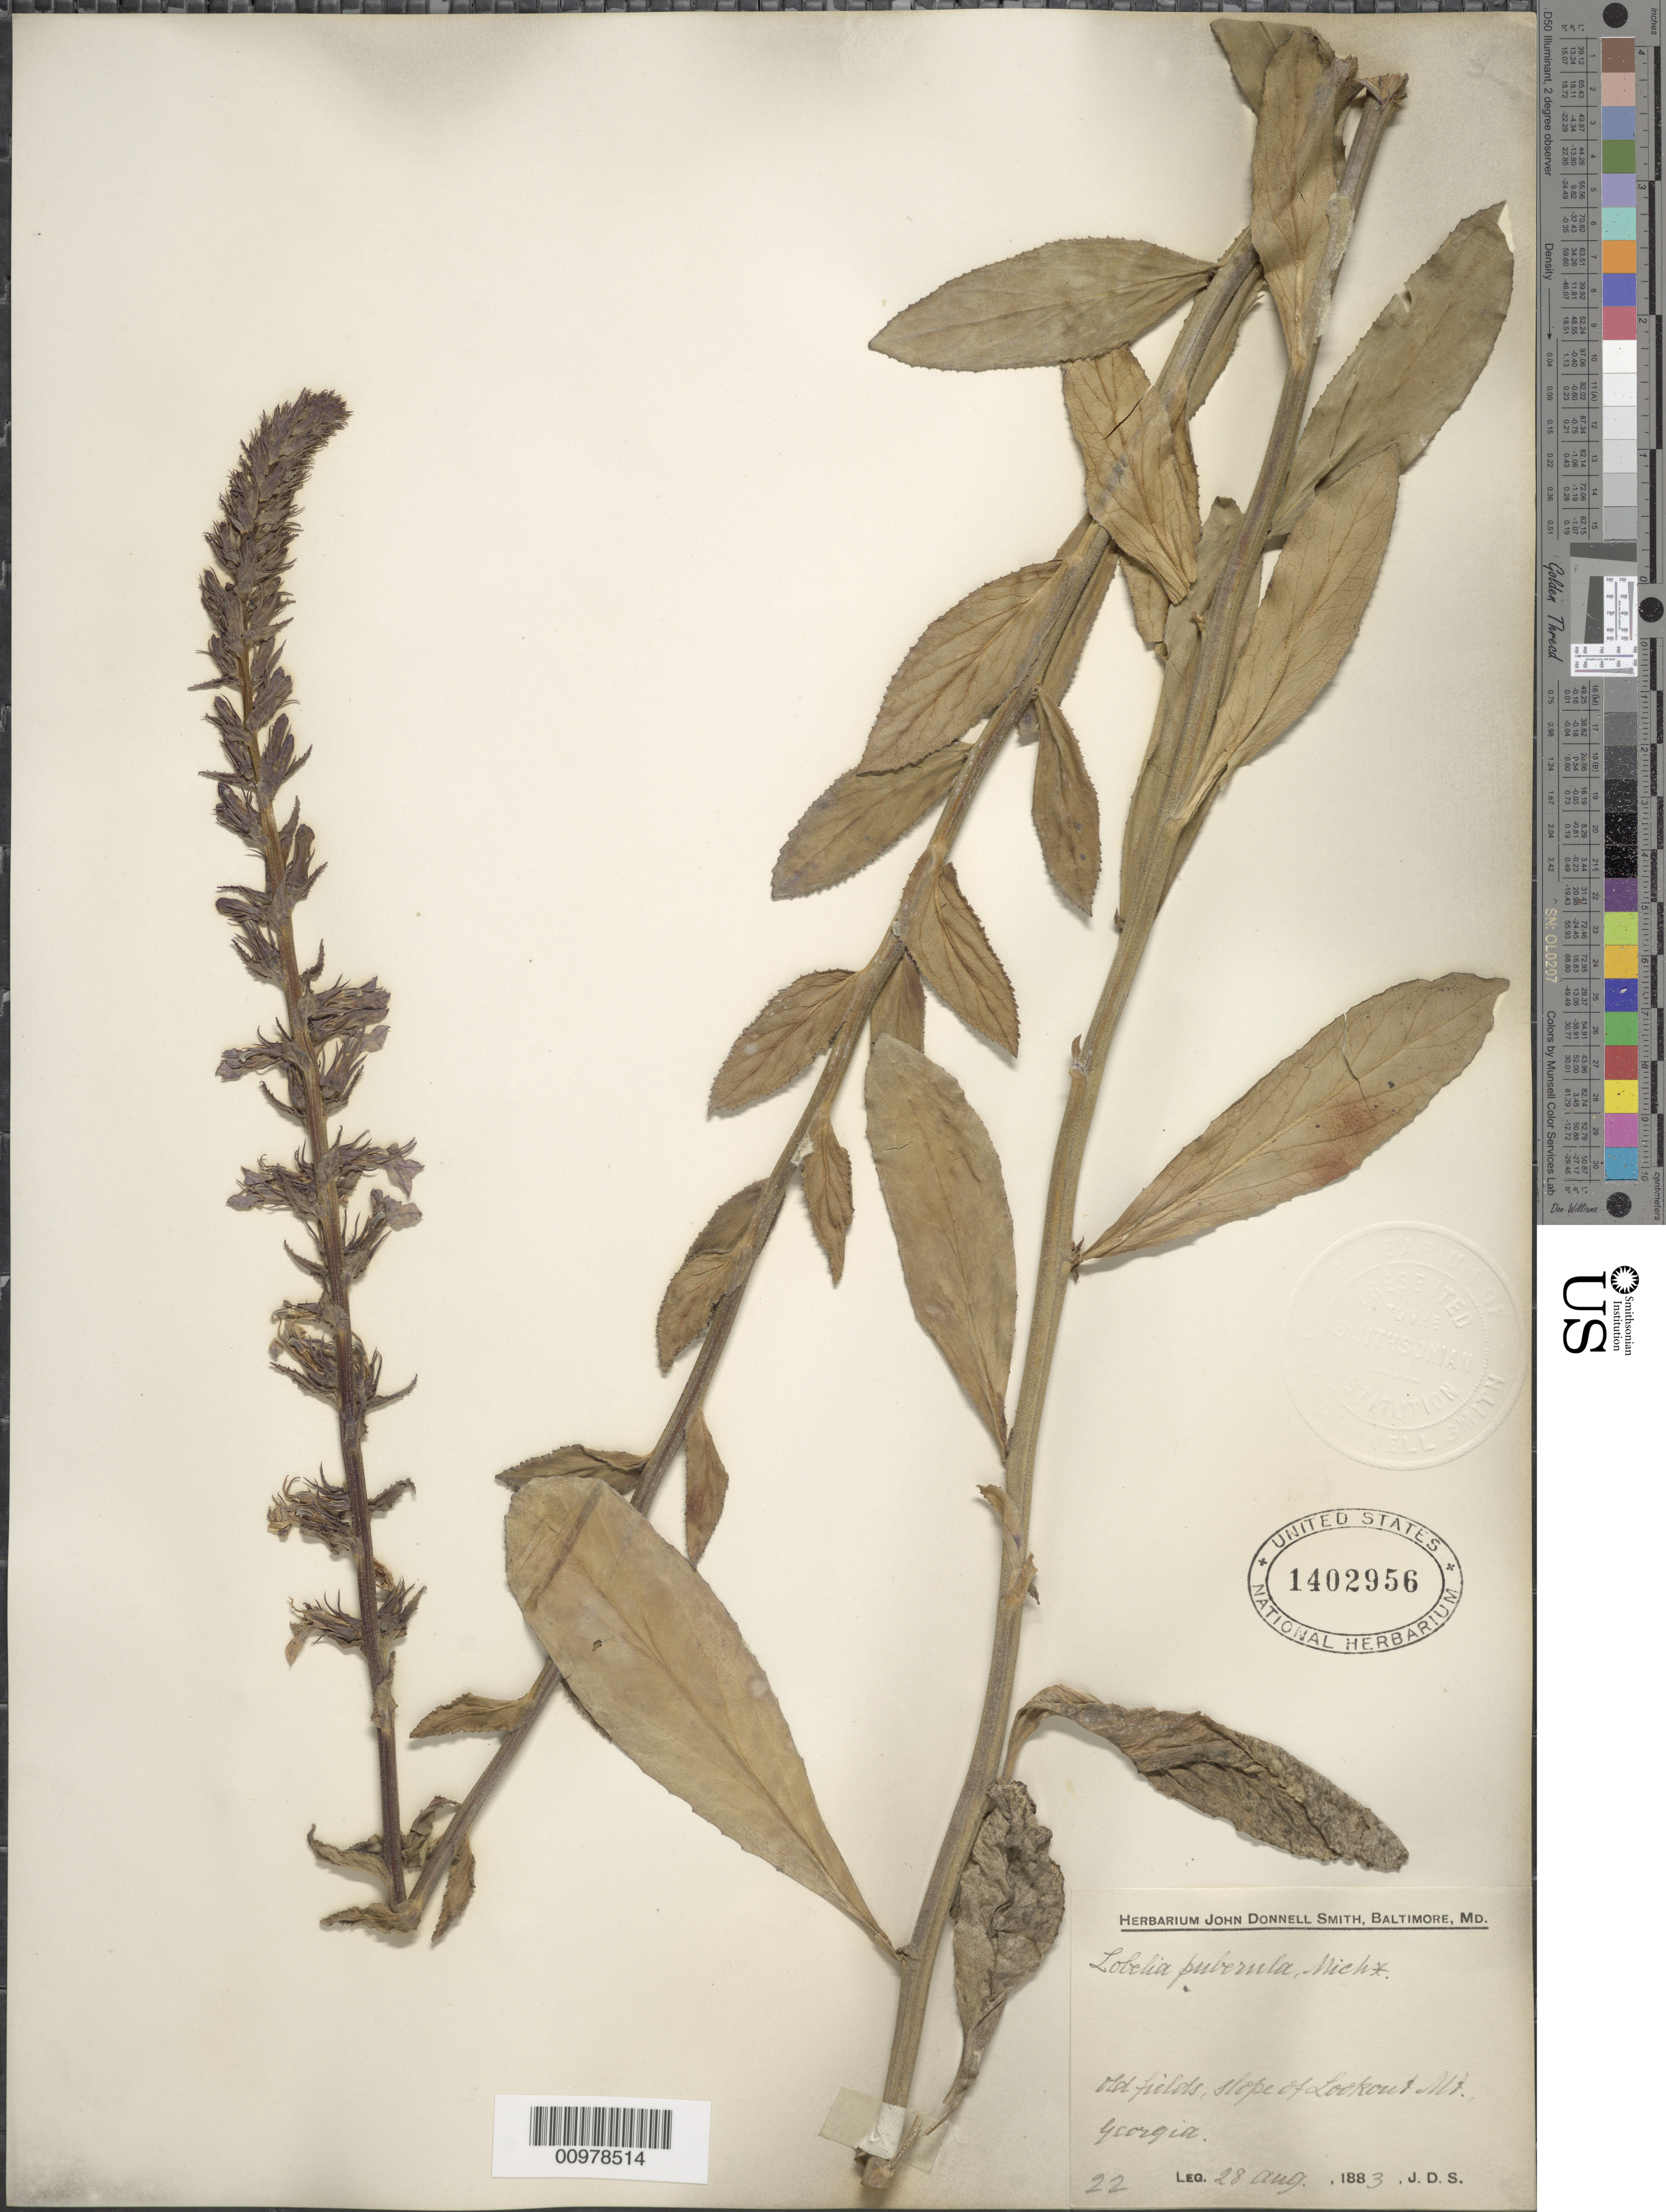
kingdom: Plantae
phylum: Tracheophyta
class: Magnoliopsida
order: Asterales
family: Campanulaceae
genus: Lobelia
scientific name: Lobelia puberula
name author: Michx.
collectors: J. Donnell Smith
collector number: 22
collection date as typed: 28 Aug 1883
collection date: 1883-08-28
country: United States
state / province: Georgia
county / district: Walker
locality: Lookout Mountain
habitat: old fields, slope of mountain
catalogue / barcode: US 1402956